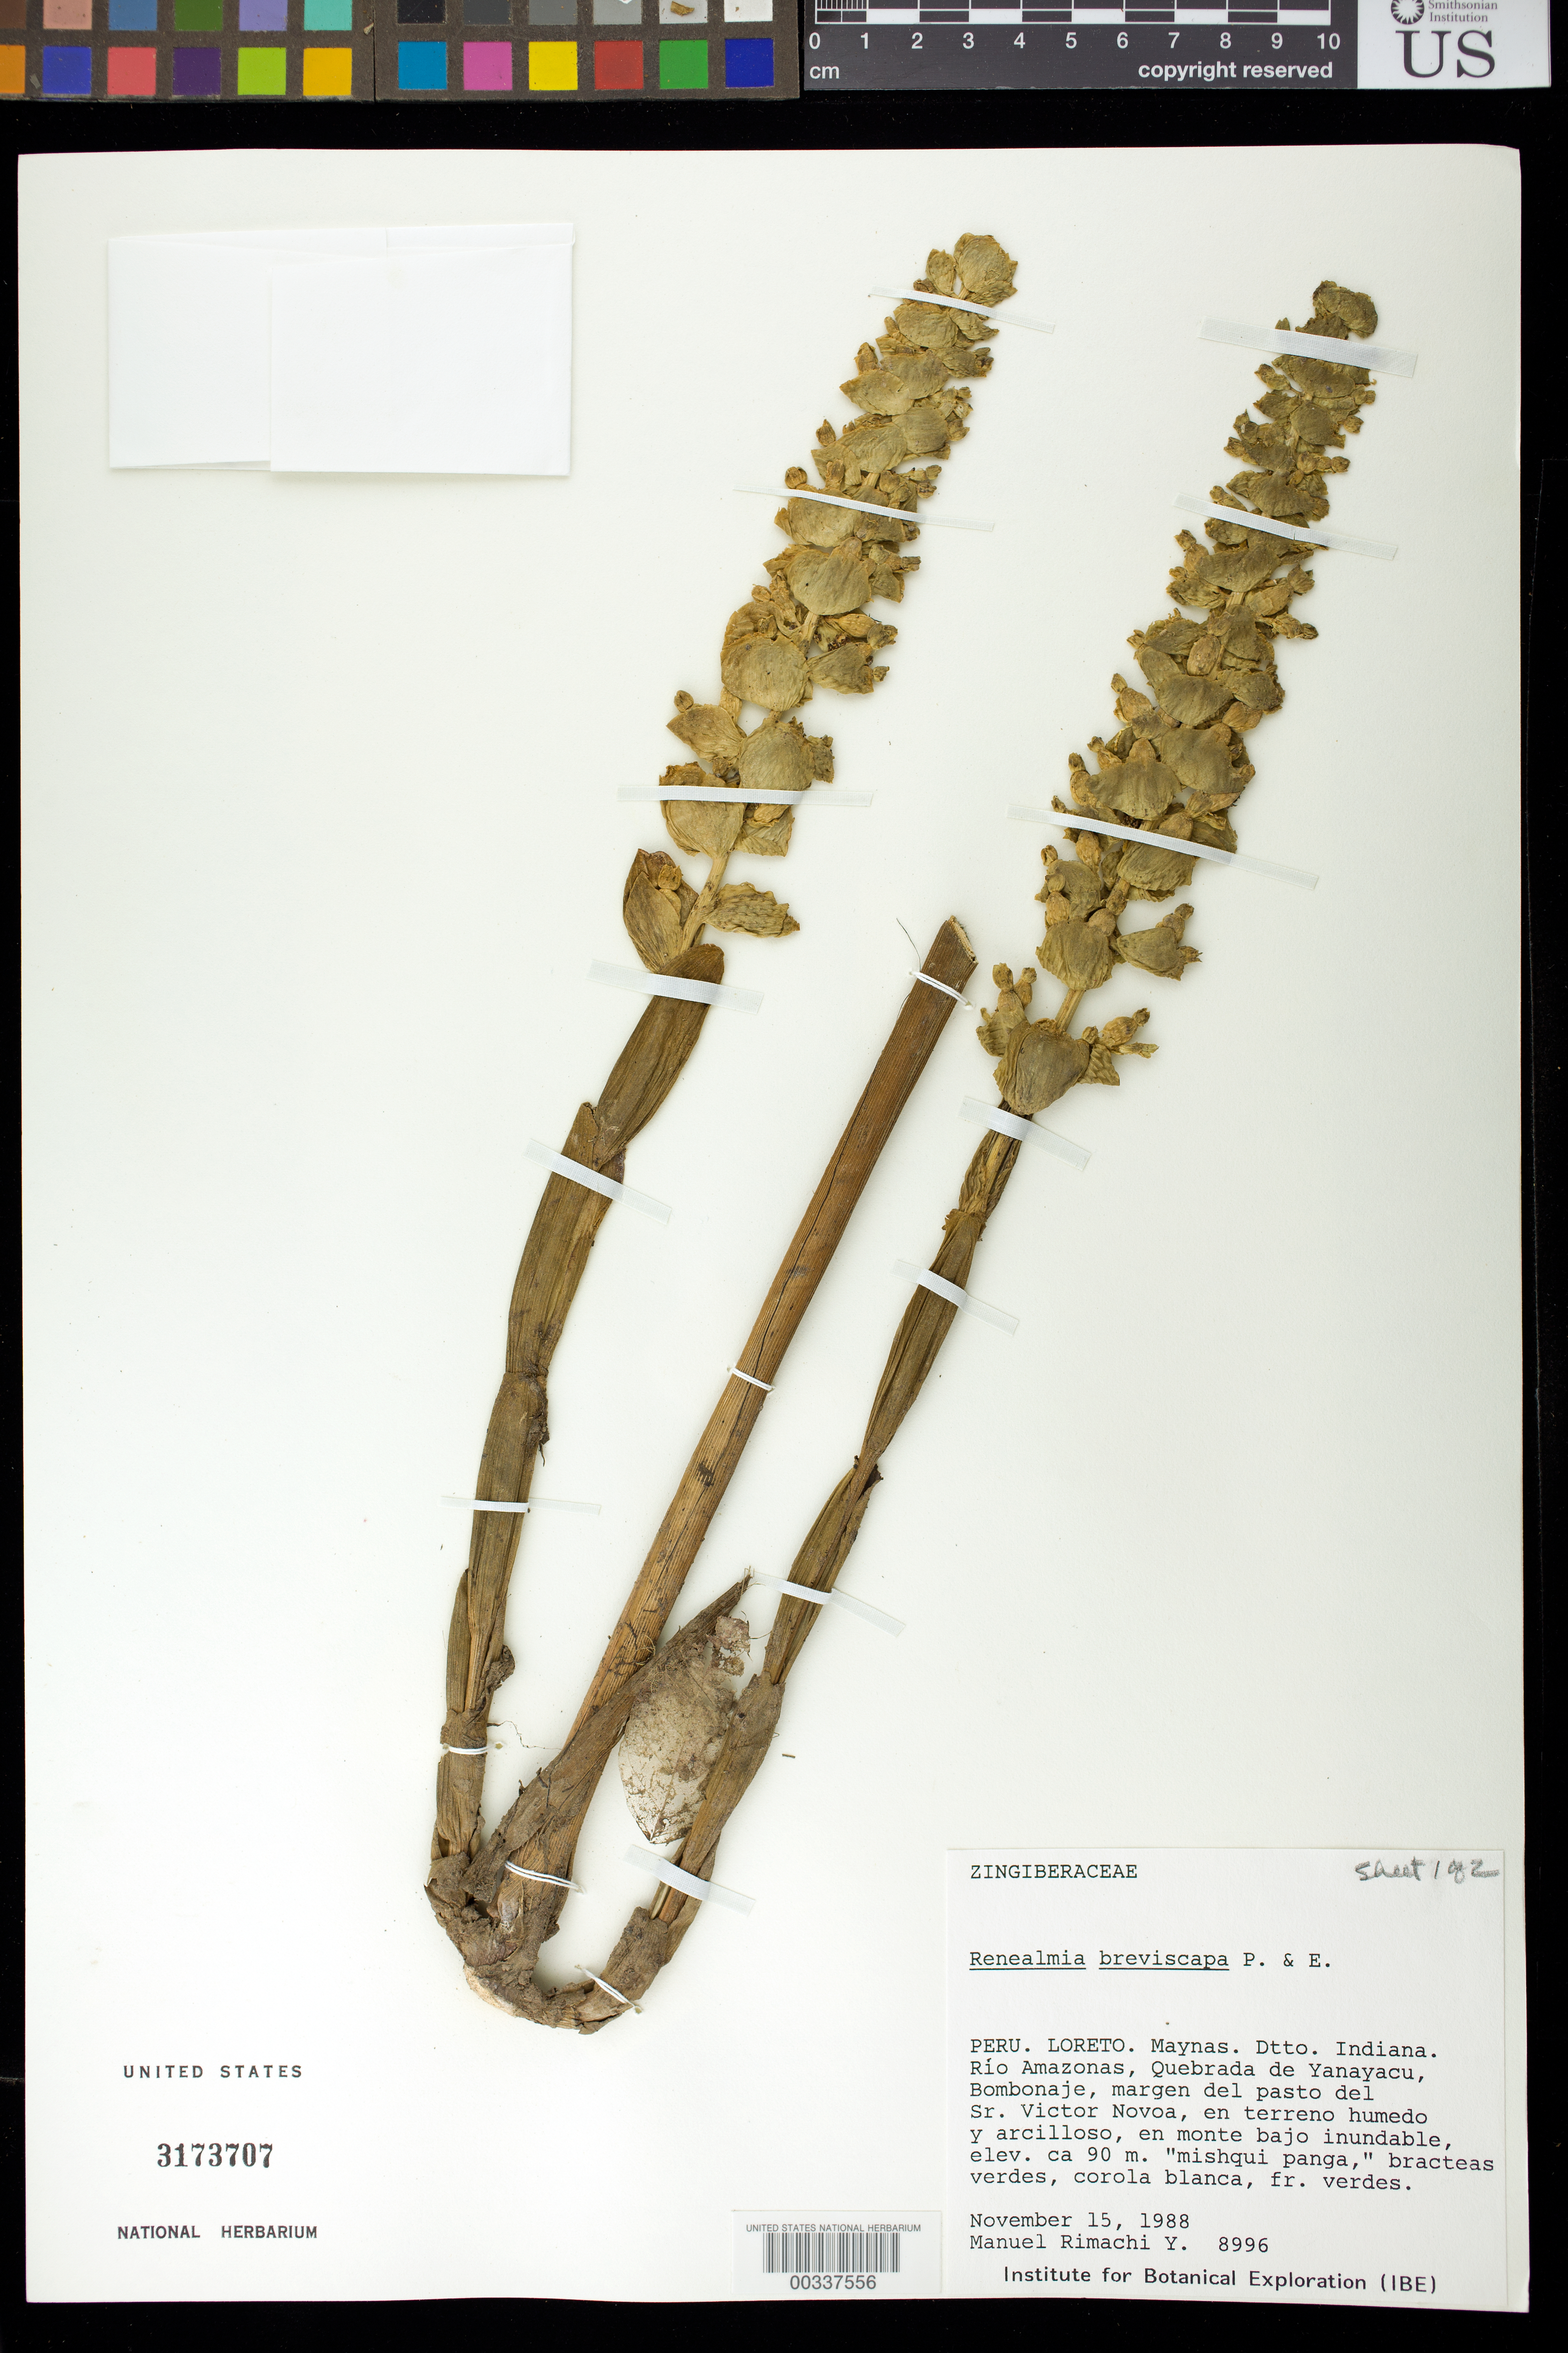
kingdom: Plantae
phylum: Tracheophyta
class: Liliopsida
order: Zingiberales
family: Zingiberaceae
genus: Renealmia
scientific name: Renealmia breviscapa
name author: Poepp. & Endl.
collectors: M. Rimachi Y.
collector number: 8996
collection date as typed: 15 Nov 1988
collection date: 1988-11-15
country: Peru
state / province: Loreto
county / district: Maynas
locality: Dtto indiana, rio amazonas, quebrada de yanayacu, bombonaje, margen del pasto del sr. victor novoa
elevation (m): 90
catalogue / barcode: US 3173707